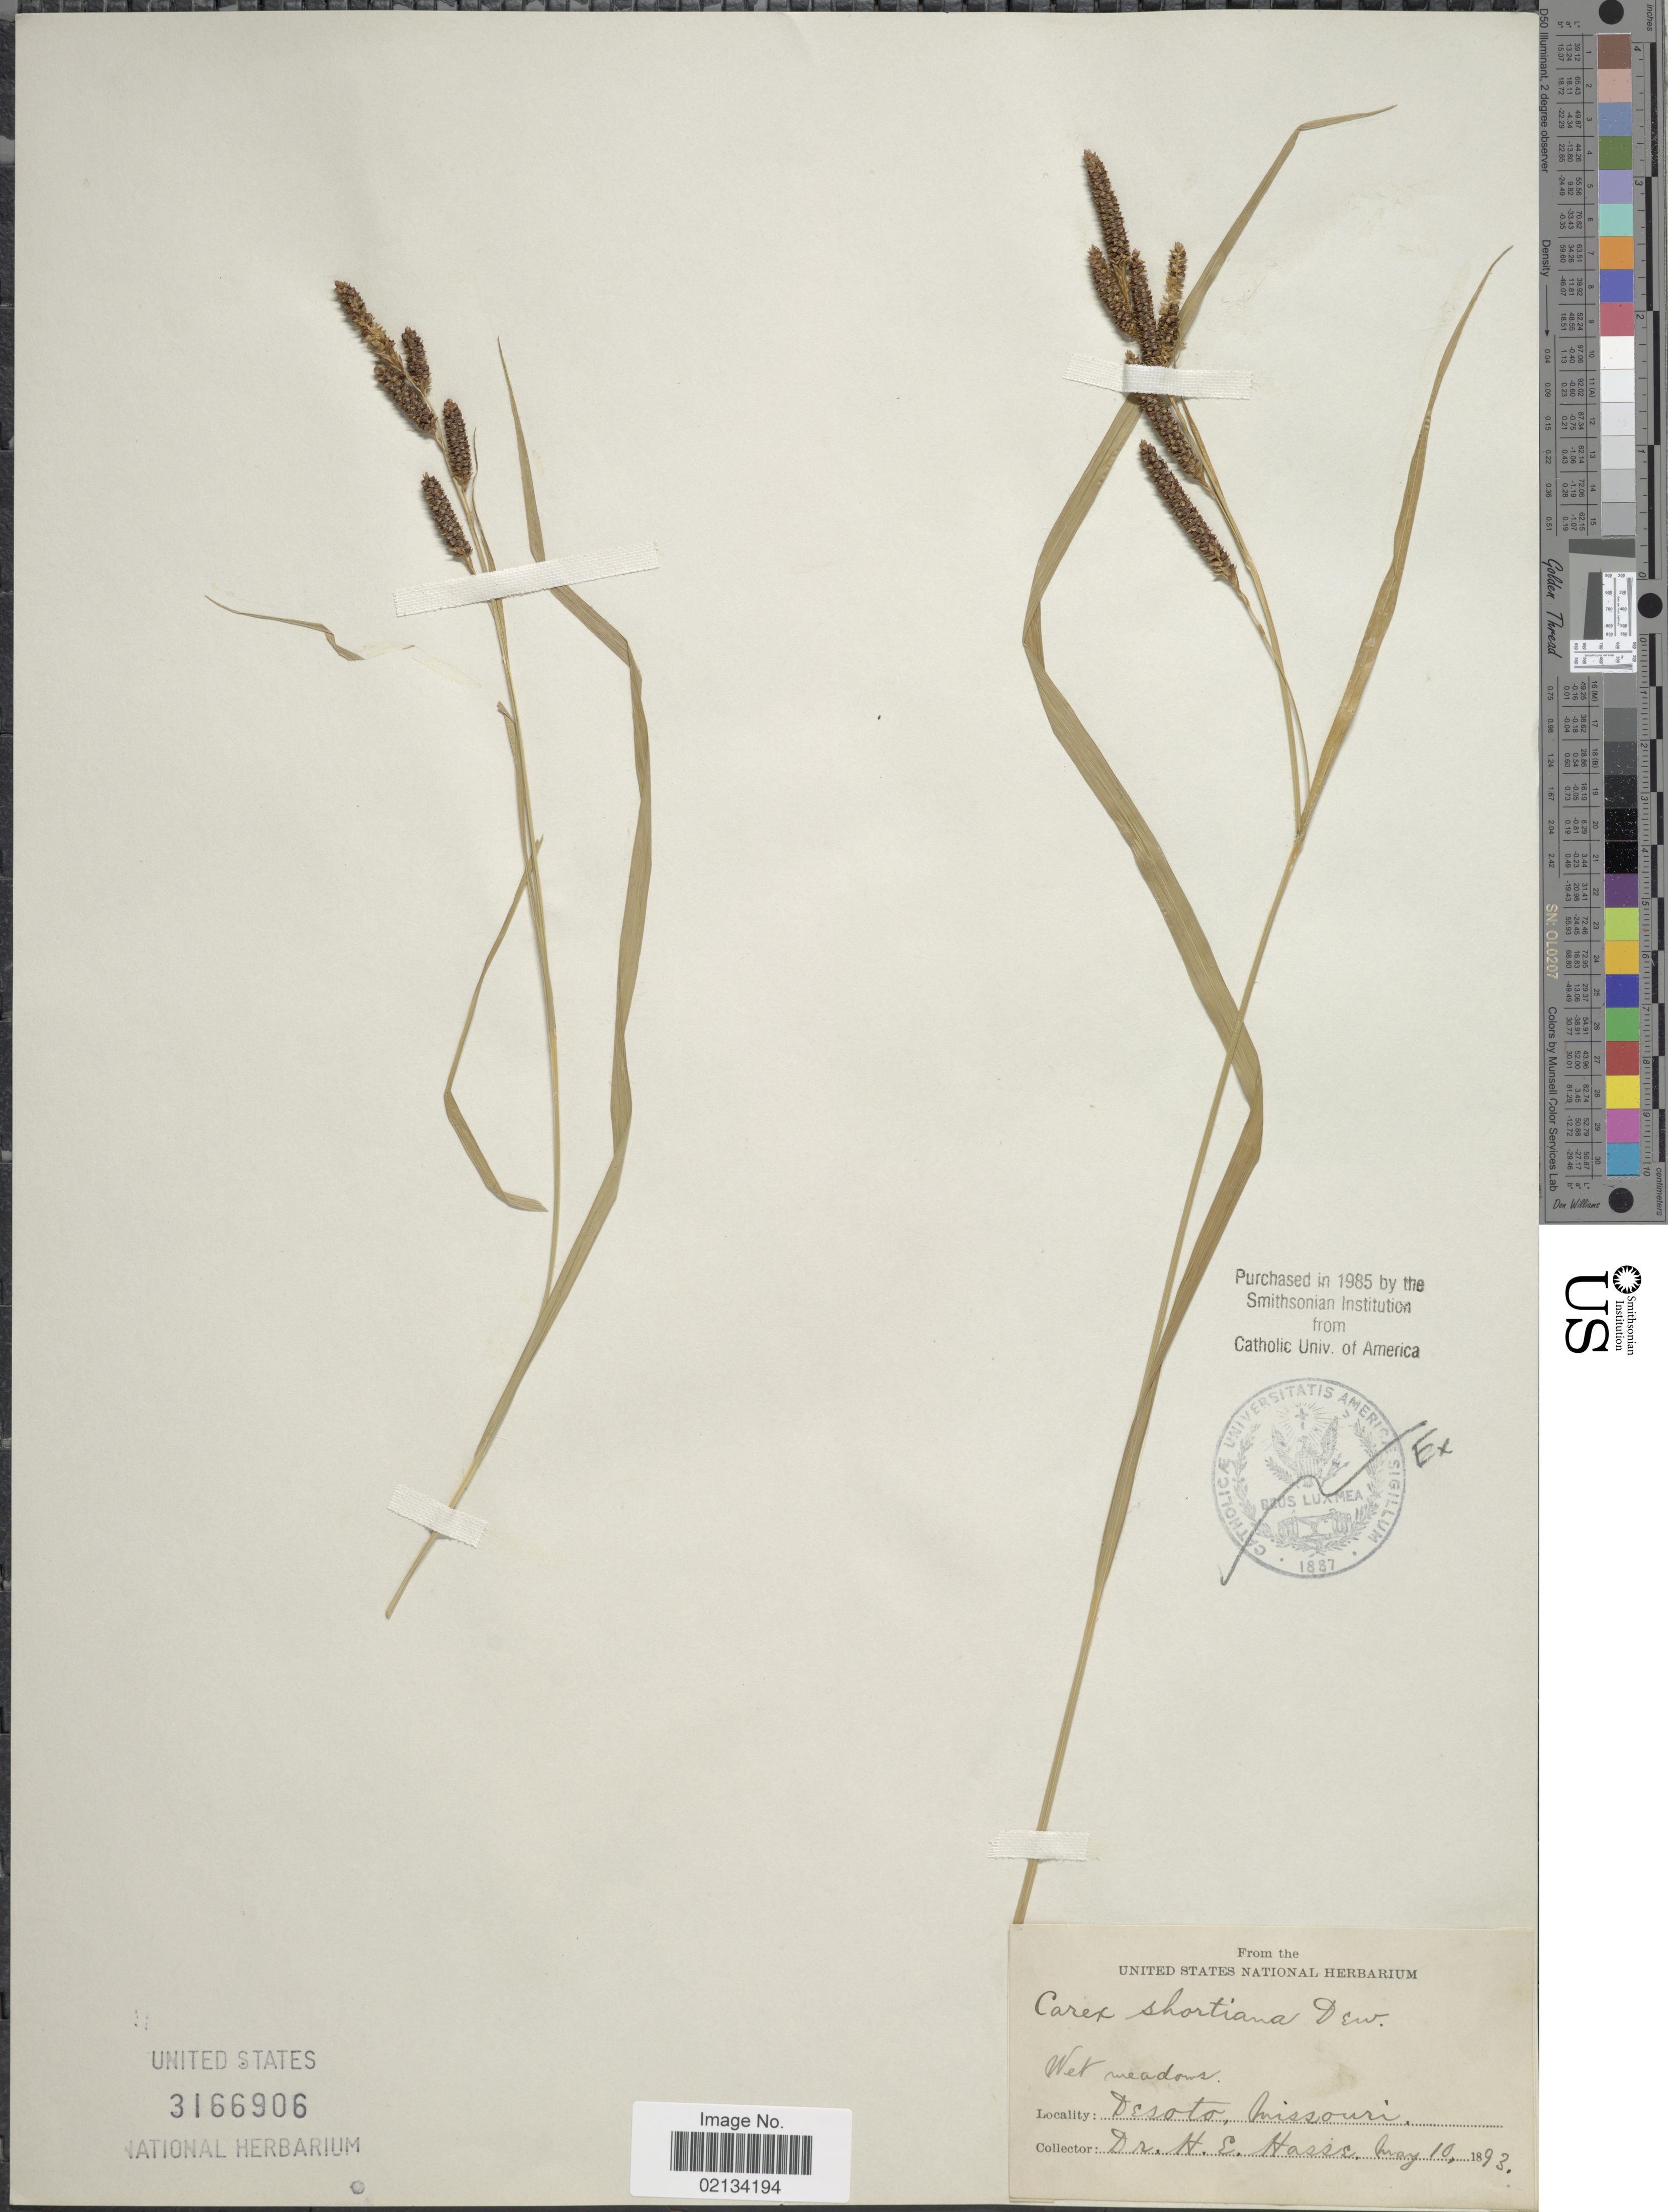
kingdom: Plantae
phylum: Tracheophyta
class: Liliopsida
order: Poales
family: Cyperaceae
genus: Carex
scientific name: Carex shortiana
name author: Dewey & Torr.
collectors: H. E. Hasse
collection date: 1893-05-10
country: United States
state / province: Missouri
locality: Wet meadows, Desoto.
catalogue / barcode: US 3166906